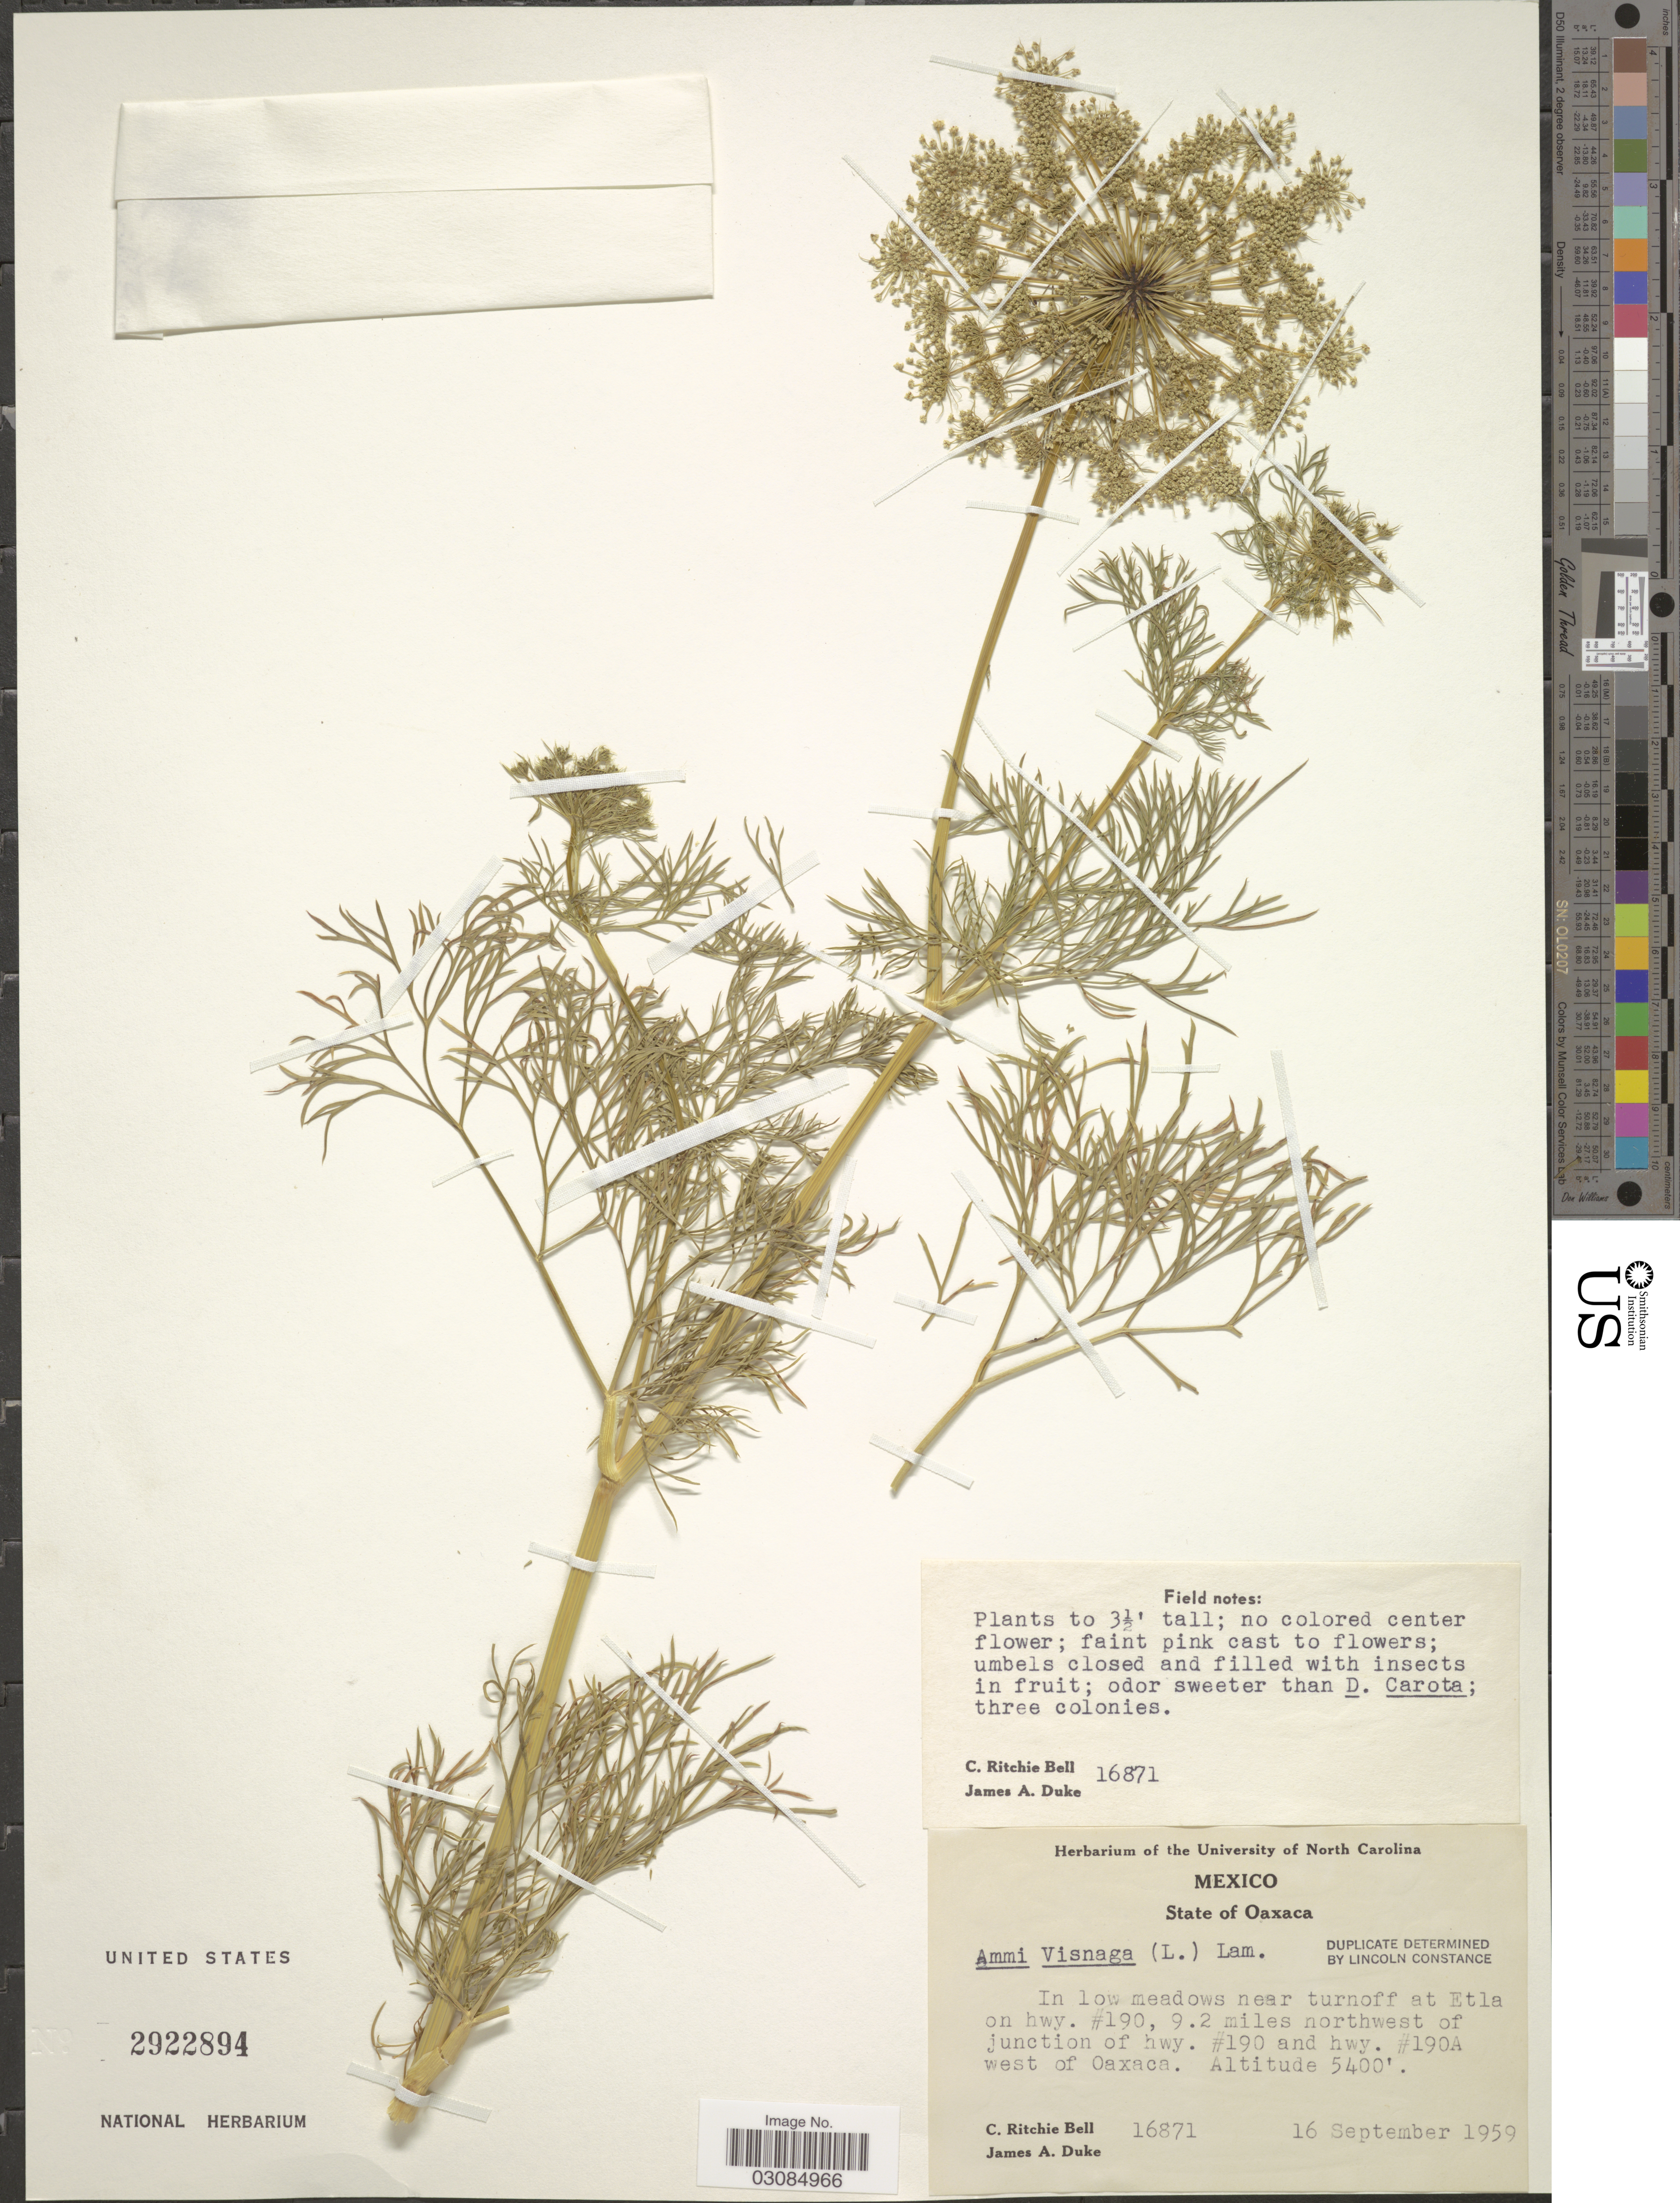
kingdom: Plantae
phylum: Tracheophyta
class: Magnoliopsida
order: Apiales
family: Apiaceae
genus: Ammi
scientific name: Ammi visnaga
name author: (L.) Lam.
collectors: C. R. Bell & J. A. Duke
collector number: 16871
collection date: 1959-09-16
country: Mexico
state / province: Oaxaca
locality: In low meadows near turnoff at Etla on hwy. #190, 9.2 miles northwest of junction of hwy. #190 and hwy. #190A west of Oaxaca.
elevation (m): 1646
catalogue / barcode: US 2922894